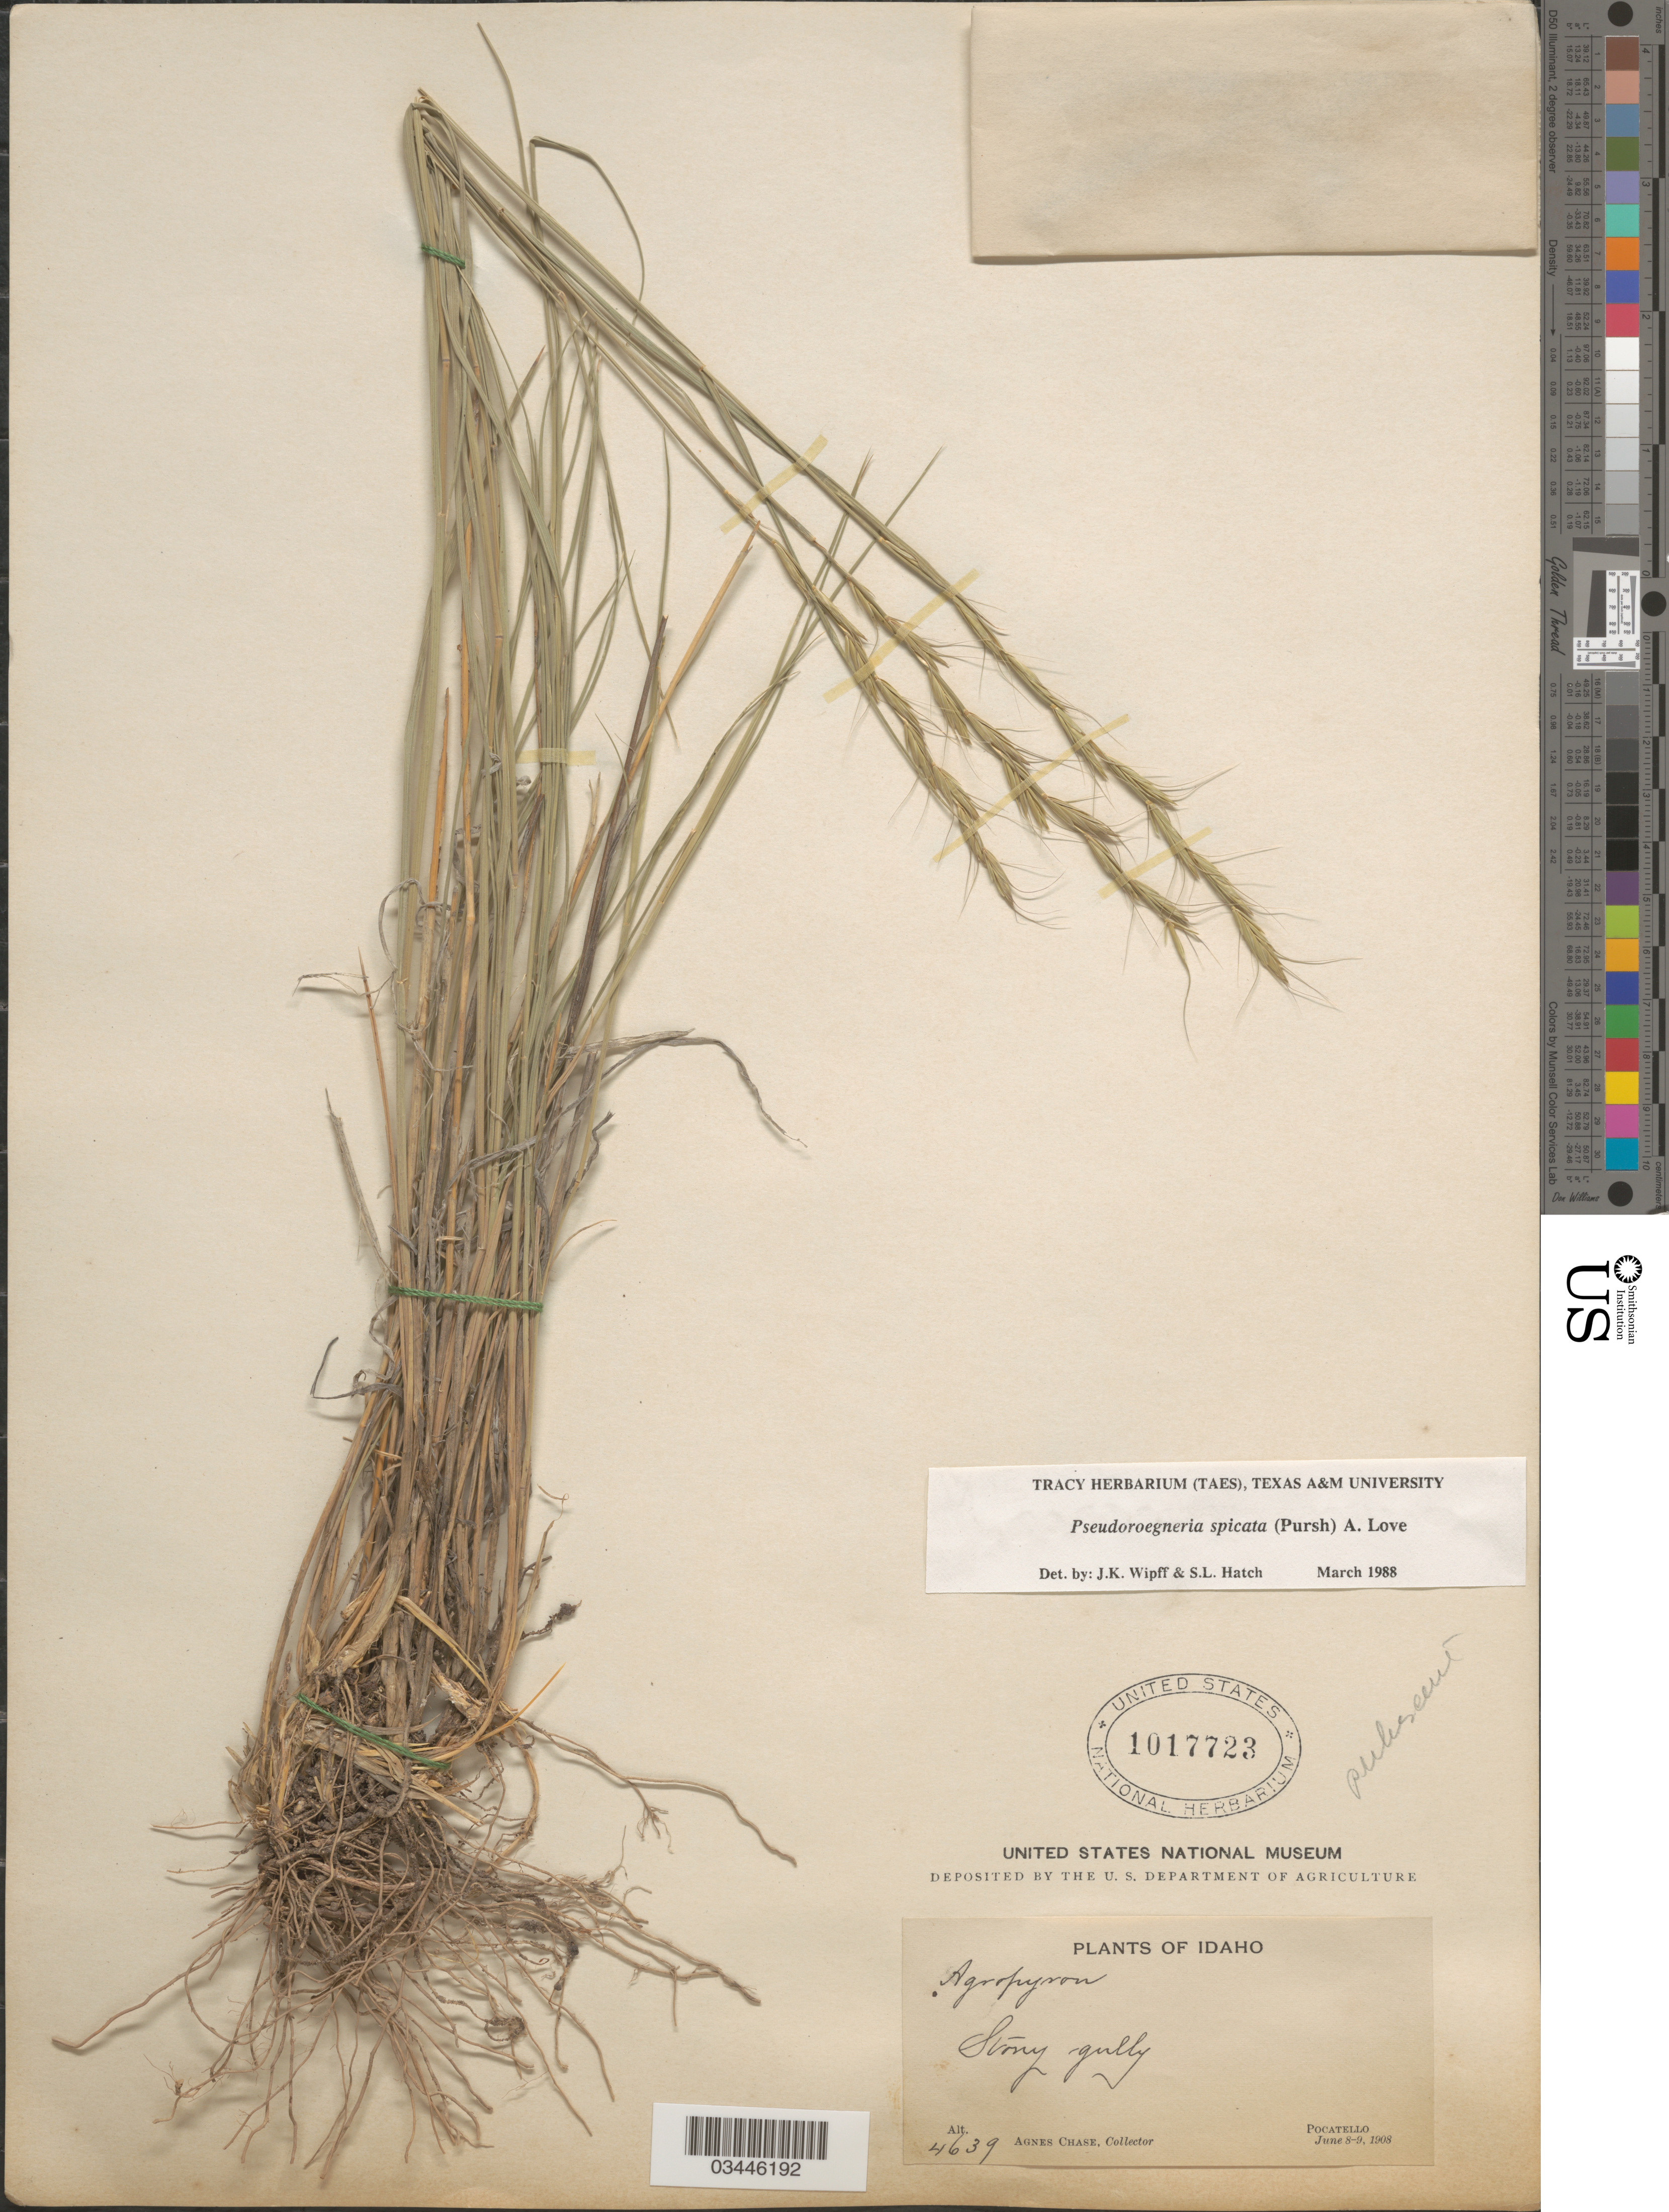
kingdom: Plantae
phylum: Tracheophyta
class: Liliopsida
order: Poales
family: Poaceae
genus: Pseudoroegneria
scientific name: Pseudoroegneria spicata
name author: (Pursh) Á. Löve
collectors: A. Chase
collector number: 4639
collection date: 1908-06-08/1908-06-09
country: United States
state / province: Idaho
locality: Stony gully. Pocatello.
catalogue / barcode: US 1017723